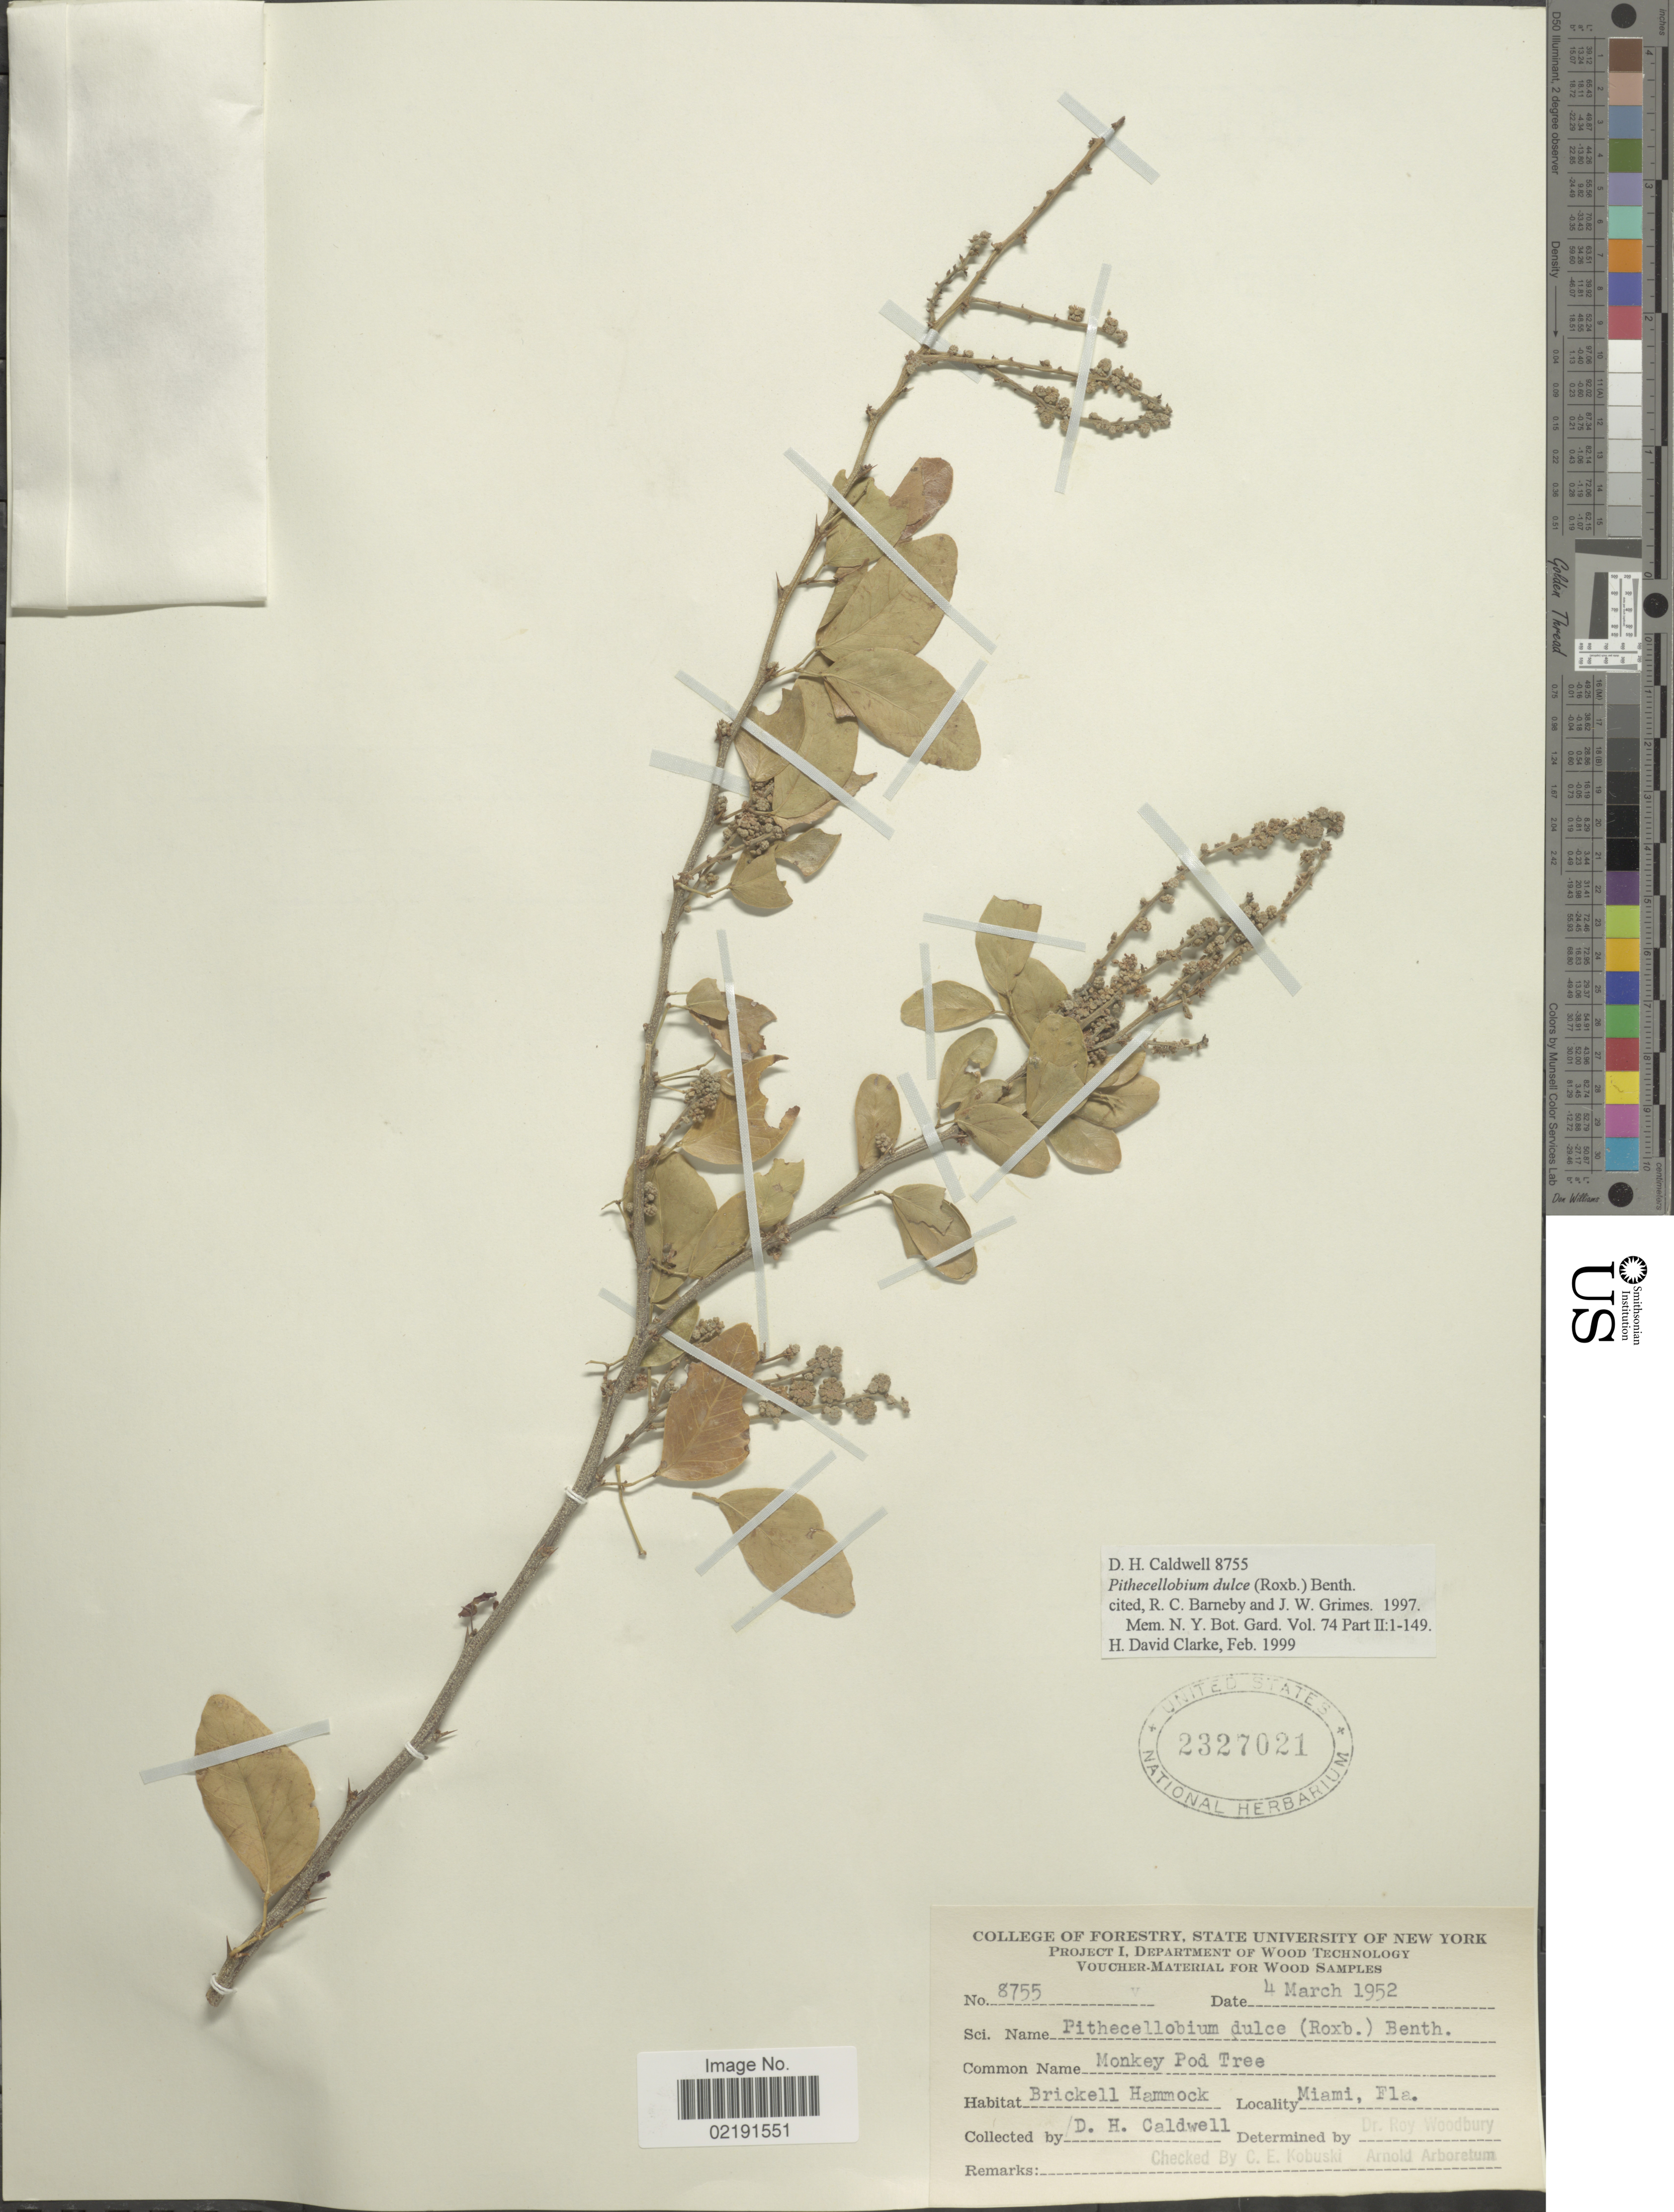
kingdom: Plantae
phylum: Tracheophyta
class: Magnoliopsida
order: Fabales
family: Fabaceae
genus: Pithecellobium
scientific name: Pithecellobium dulce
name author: (Roxb.) Benth.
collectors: D. H. Caldwell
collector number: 8755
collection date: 1952-03-04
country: United States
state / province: Florida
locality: Brickell Hammock, Miami, Fla.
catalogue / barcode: US 2327021